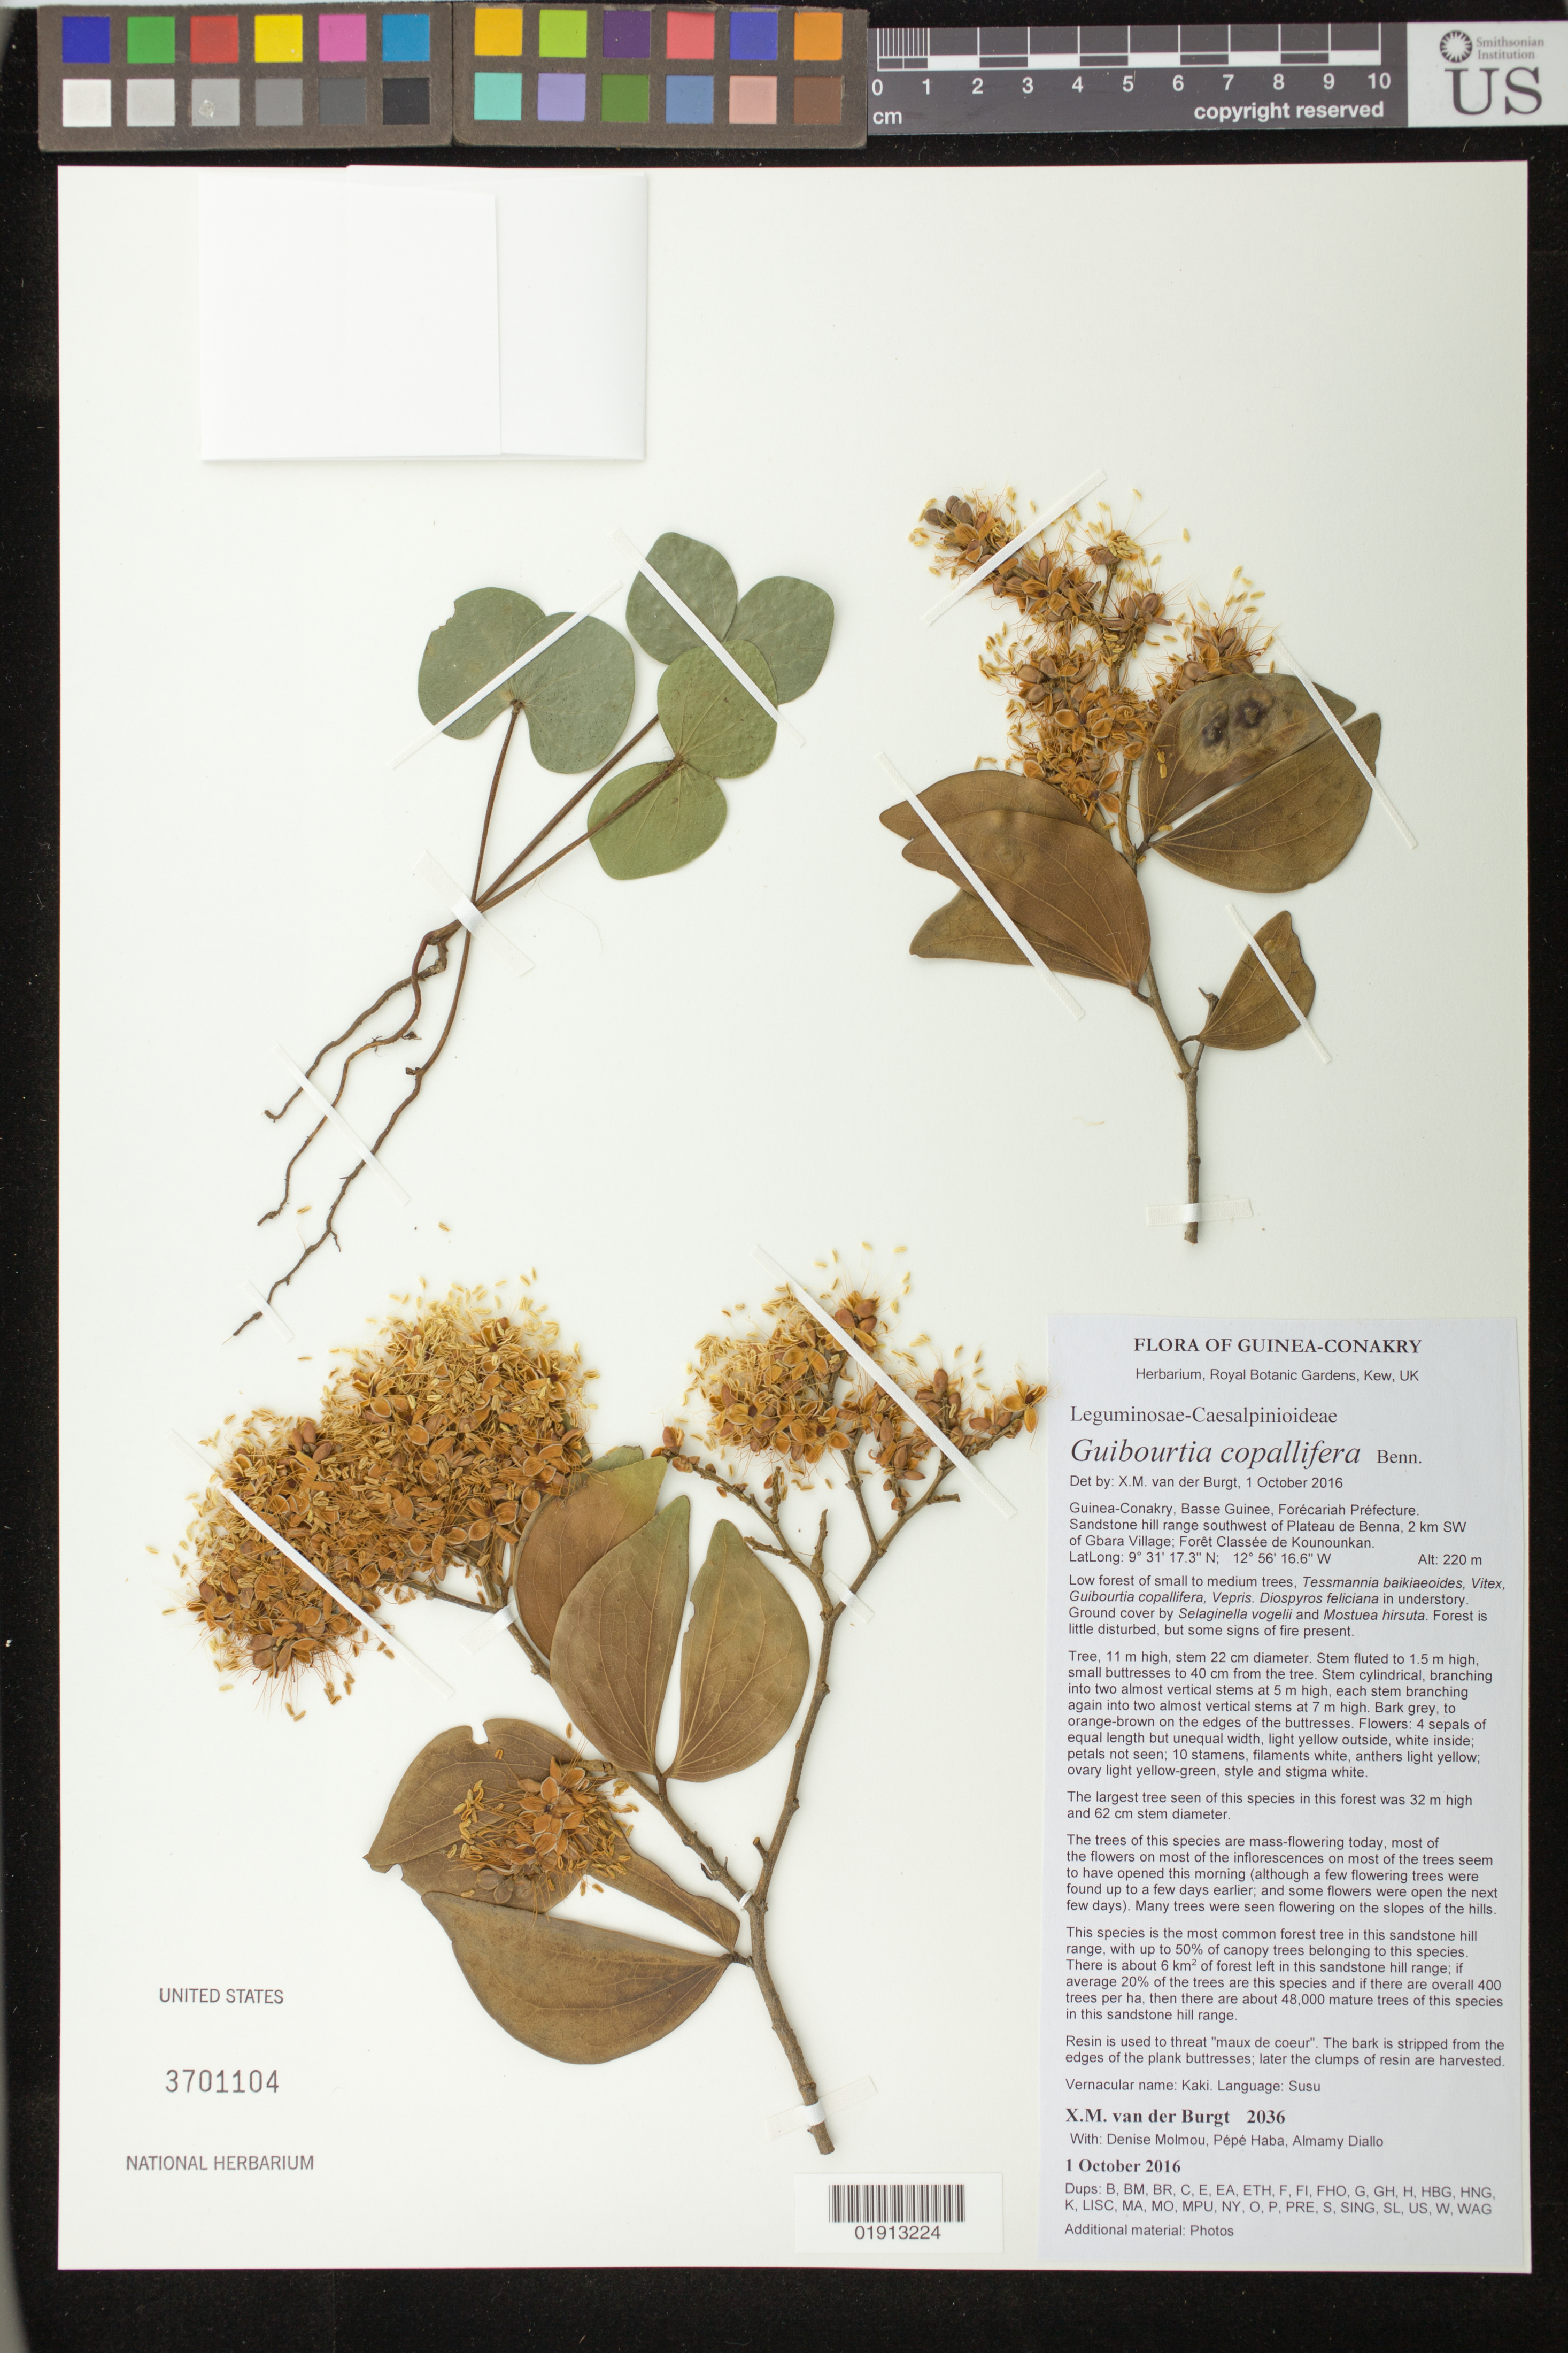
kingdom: Plantae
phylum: Tracheophyta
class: Magnoliopsida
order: Fabales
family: Fabaceae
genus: Guibourtia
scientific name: Guibourtia copallifera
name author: Benn.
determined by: van der Burgt, Xander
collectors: X. M. van der Burgt, D. Molmou, P. Haba & A. Diallo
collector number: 2036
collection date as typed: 1 Oct 2016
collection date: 2016-10-01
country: Guinea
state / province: Kindia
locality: Guinea-Conakry, Basse Guinee, Forecariah Prefecture. Sandstone hill range southwest of Plateau de Benna, 2 km SW of Gbara Village; Foret Classee de Kounounkan.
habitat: Sandstone hill.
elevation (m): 220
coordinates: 9 31 17.3 N, 12 56 16.6 W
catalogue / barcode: US 3701104